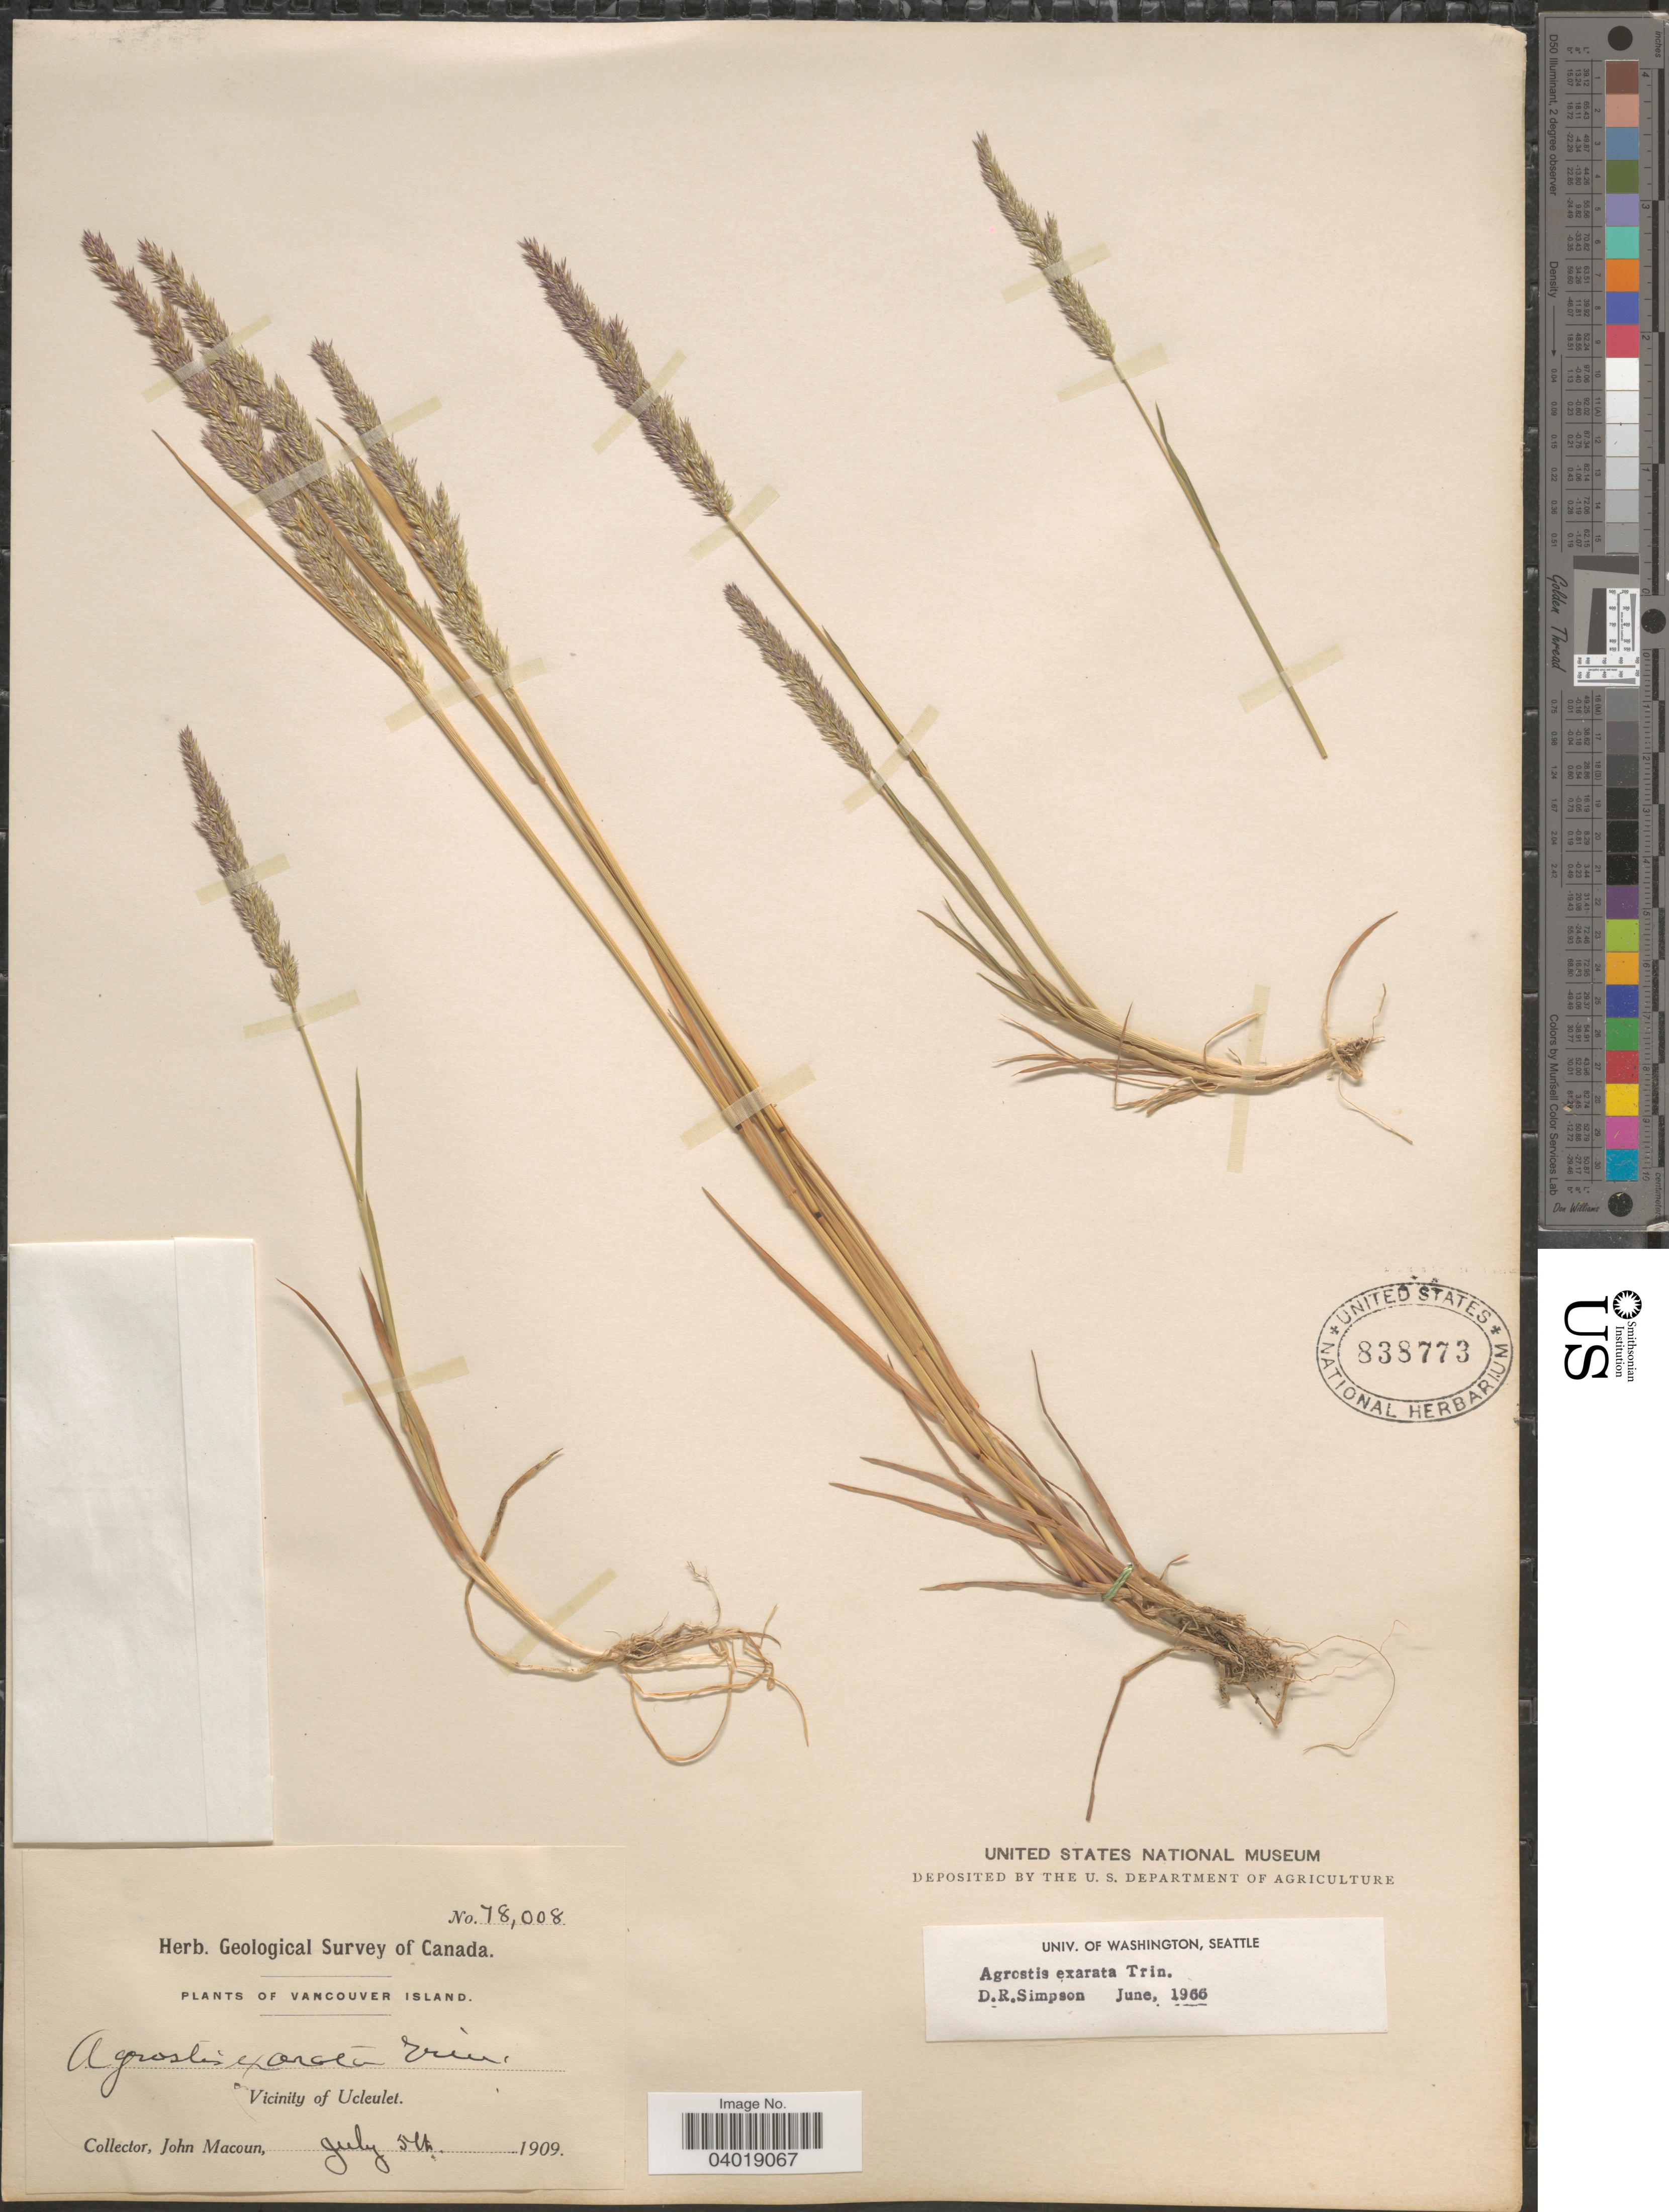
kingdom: Plantae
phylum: Tracheophyta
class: Liliopsida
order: Poales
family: Poaceae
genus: Agrostis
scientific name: Agrostis exarata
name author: Trin.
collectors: J. Macoun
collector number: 78008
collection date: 1909-07-05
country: Canada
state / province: British Columbia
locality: Vancouver Island. Vicinity of Ucleulet.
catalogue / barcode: US 838773